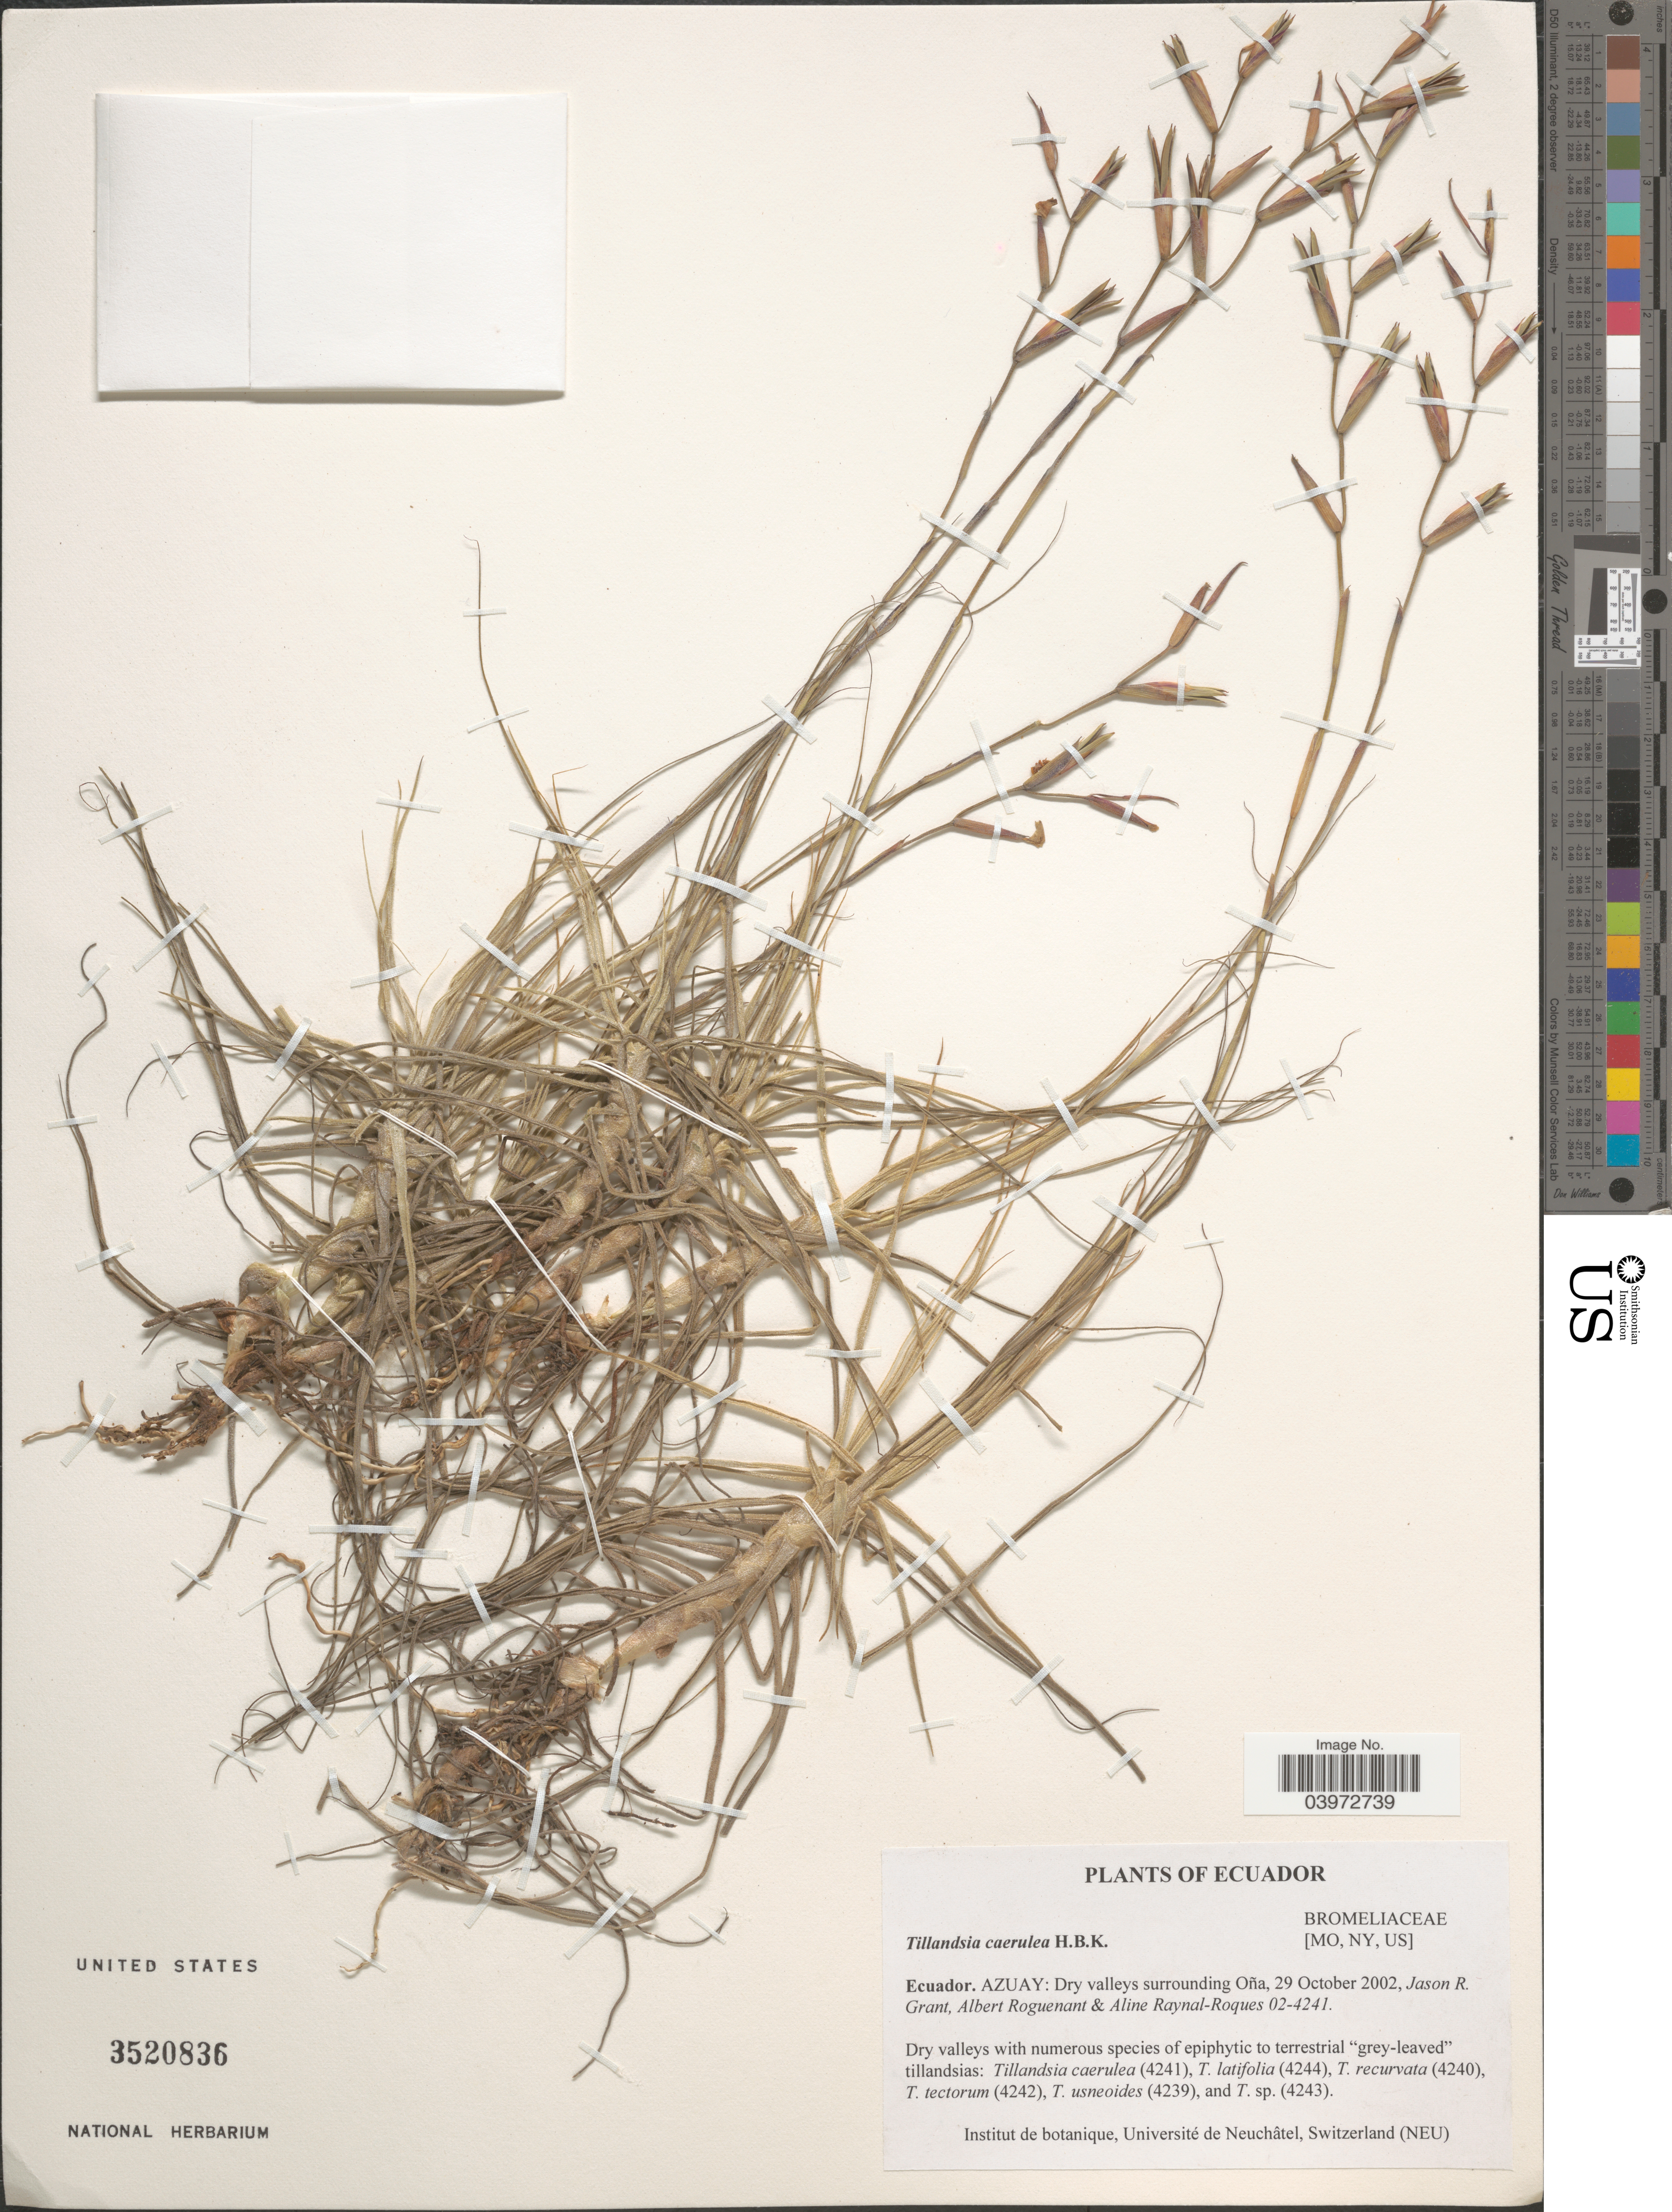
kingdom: Plantae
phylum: Tracheophyta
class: Liliopsida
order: Poales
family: Bromeliaceae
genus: Tillandsia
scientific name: Tillandsia caerulea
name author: Kunth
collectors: J. R. Grant, A. Roguenant & A. M. Raynal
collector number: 02-4241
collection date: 2002-10-29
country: Ecuador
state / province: Azuay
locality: Dry valleys surrounding Oña.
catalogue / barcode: US 3520836